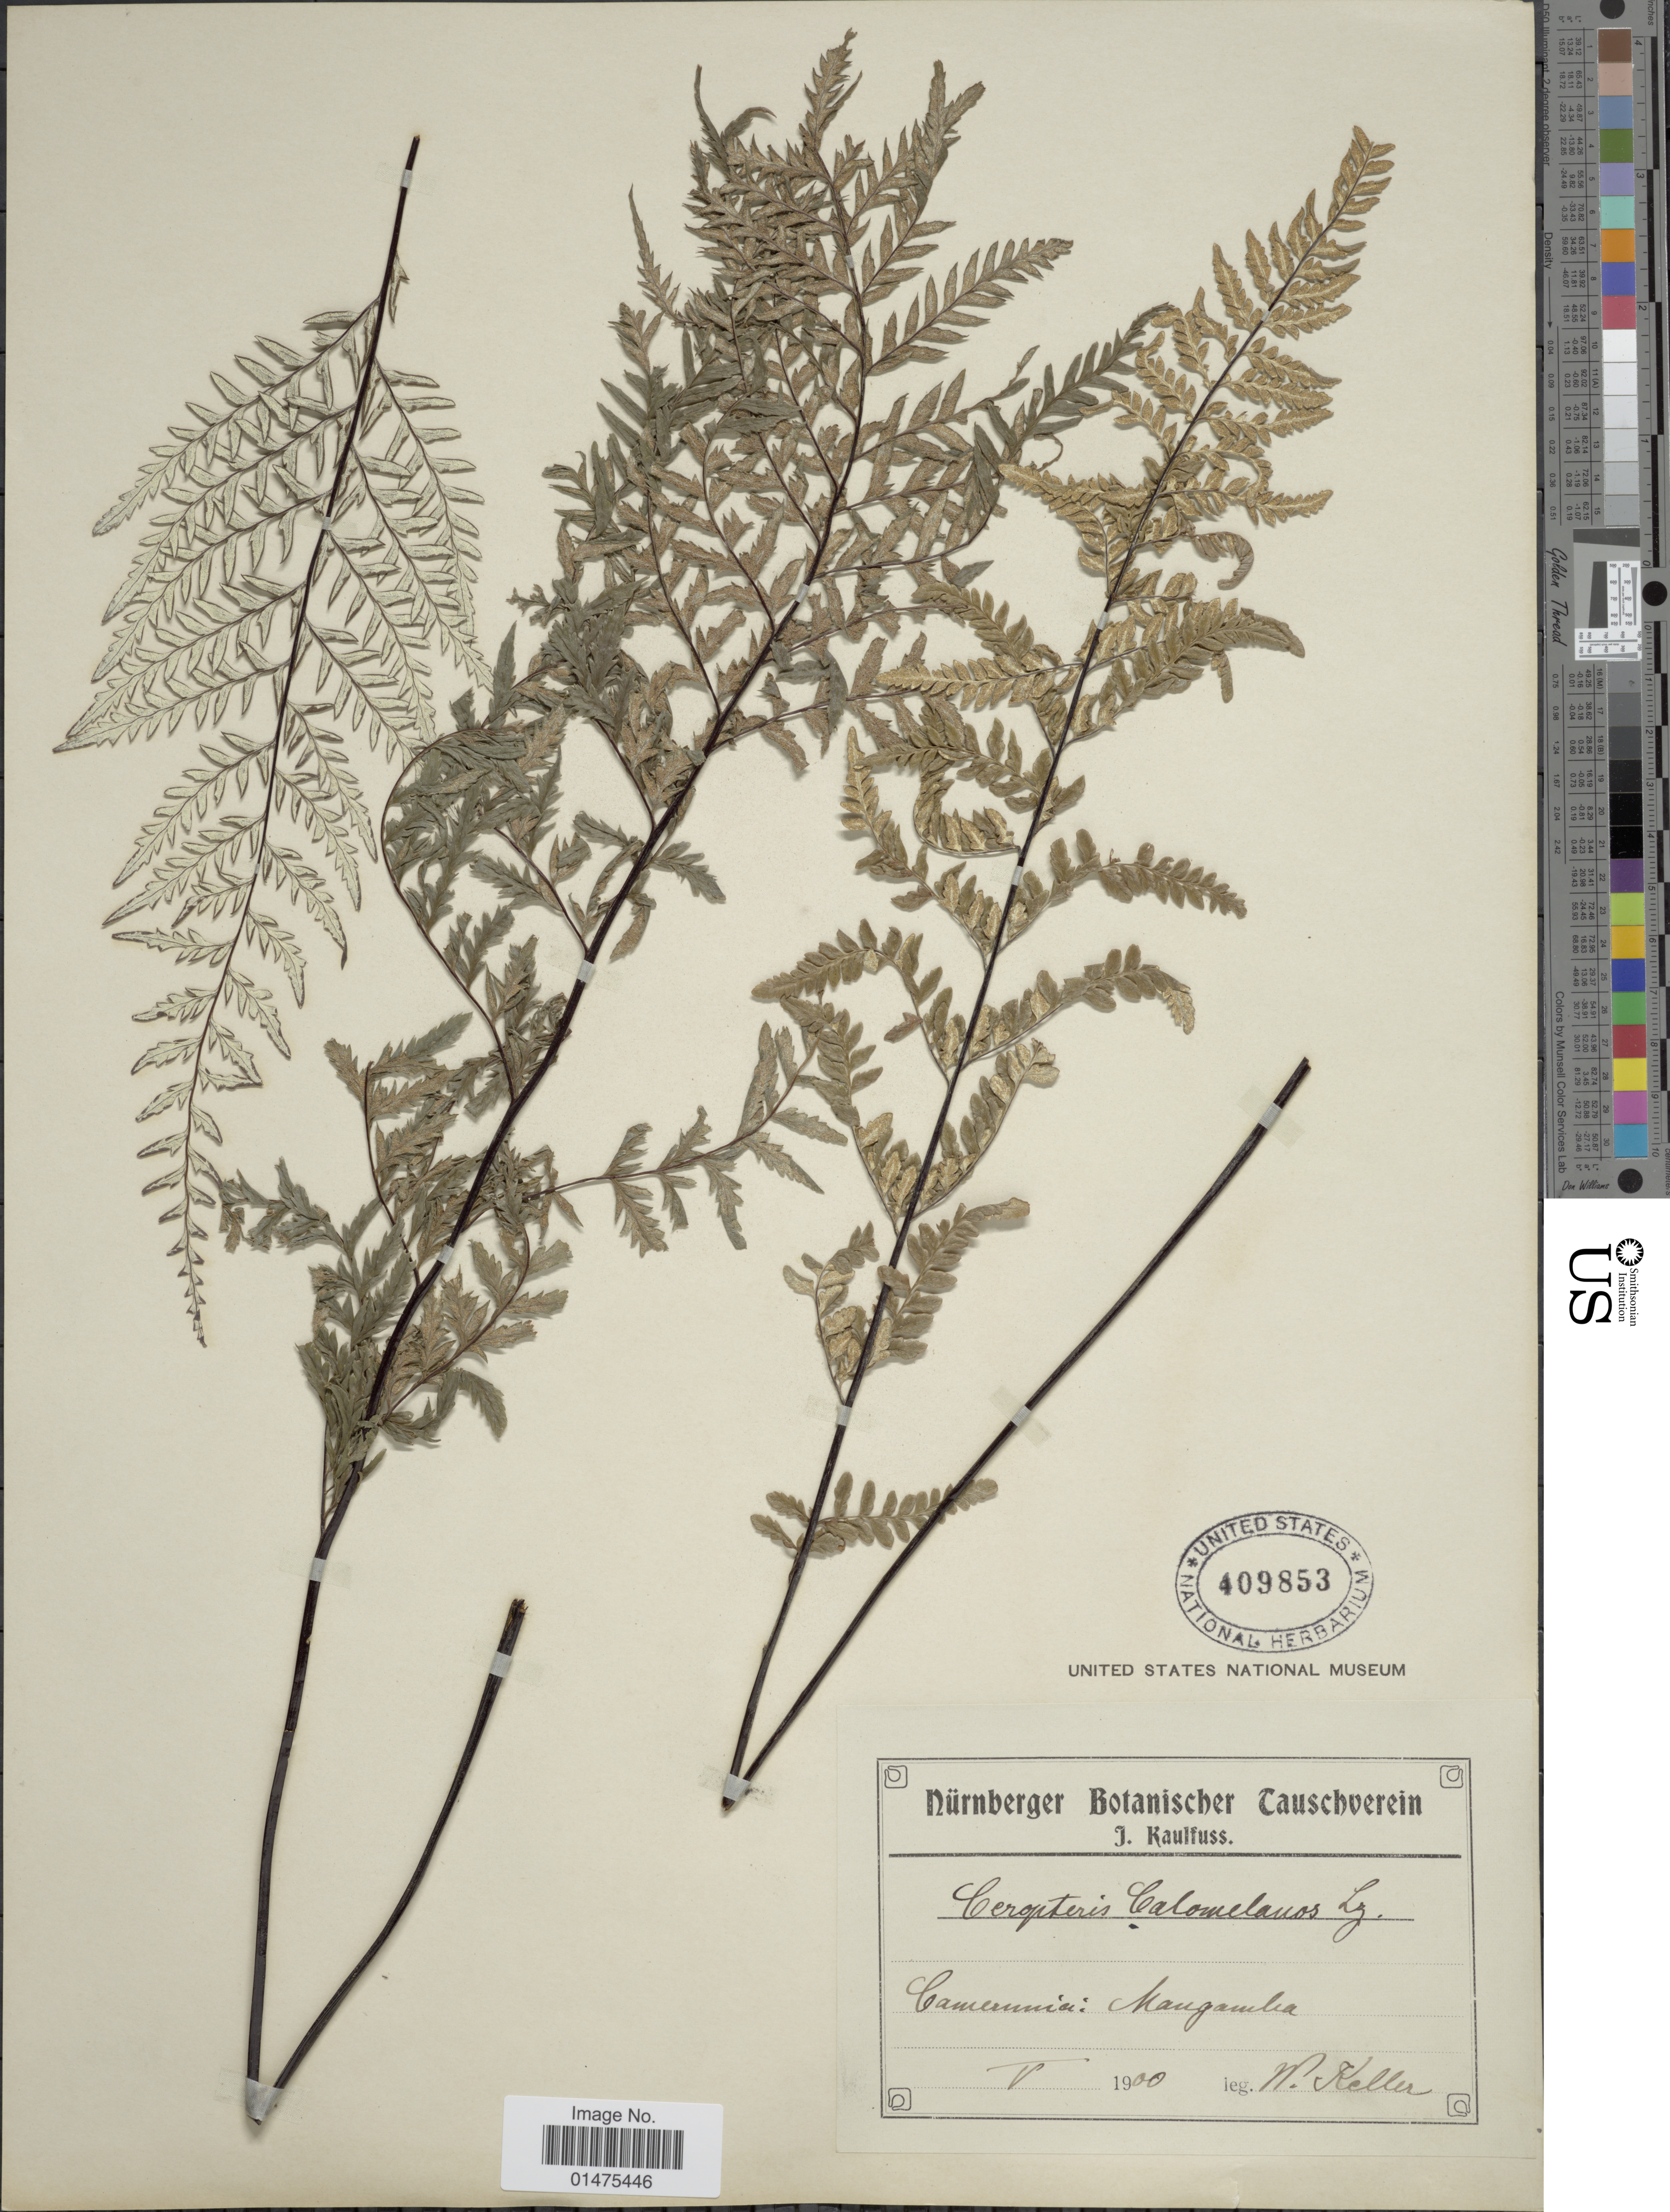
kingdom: Plantae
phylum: Tracheophyta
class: Polypodiopsida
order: Polypodiales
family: Pteridaceae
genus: Pityrogramma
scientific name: Pityrogramma calomelanos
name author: (L.) Link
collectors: W. Keller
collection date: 1900-05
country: Cameroon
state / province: Littoral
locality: Camerunia: Mangamba.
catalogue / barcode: US 409853